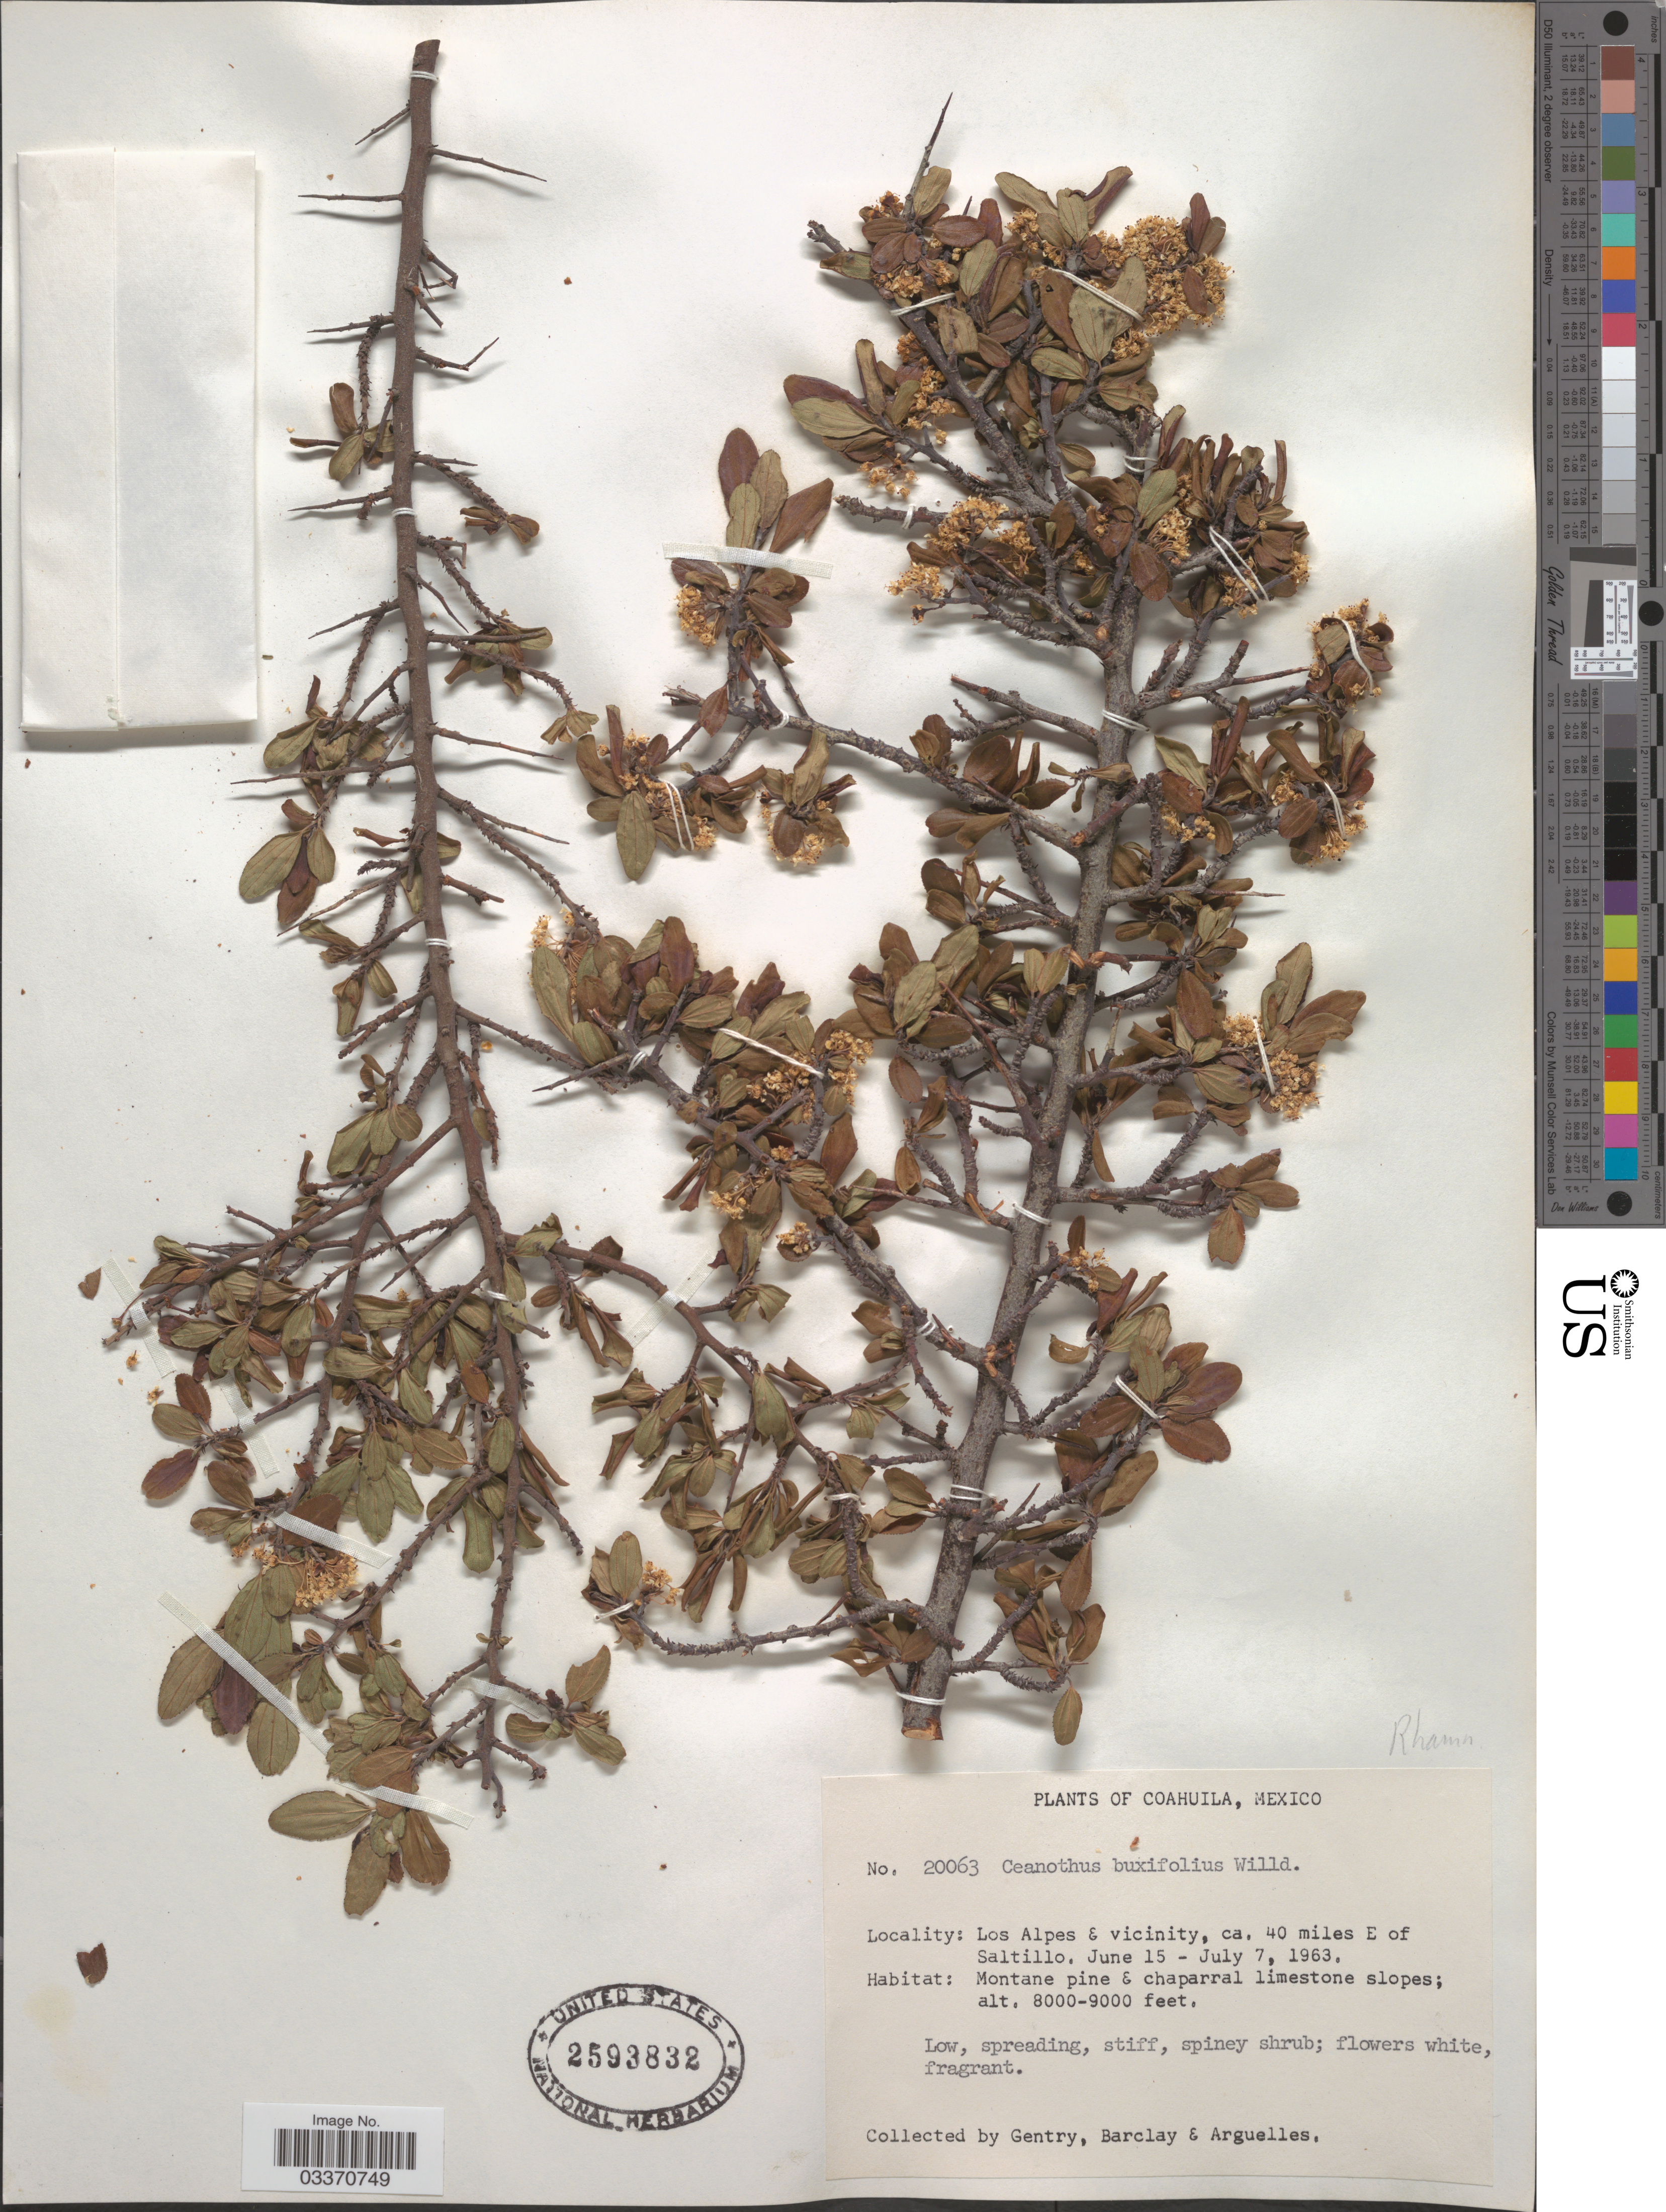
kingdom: Plantae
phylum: Tracheophyta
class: Magnoliopsida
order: Rosales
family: Rhamnaceae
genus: Ceanothus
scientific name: Ceanothus buxifolius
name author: Willd. ex Roem. & Schult.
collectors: Gentry, --, -- Barclay & Arguelles, --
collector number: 20063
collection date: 1963-06-15/1963-07-07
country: Mexico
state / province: Coahuila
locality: Los Alpes & vicinity, ca. 40 miles E of Saltillo.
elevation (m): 2438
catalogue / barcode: US 2593832